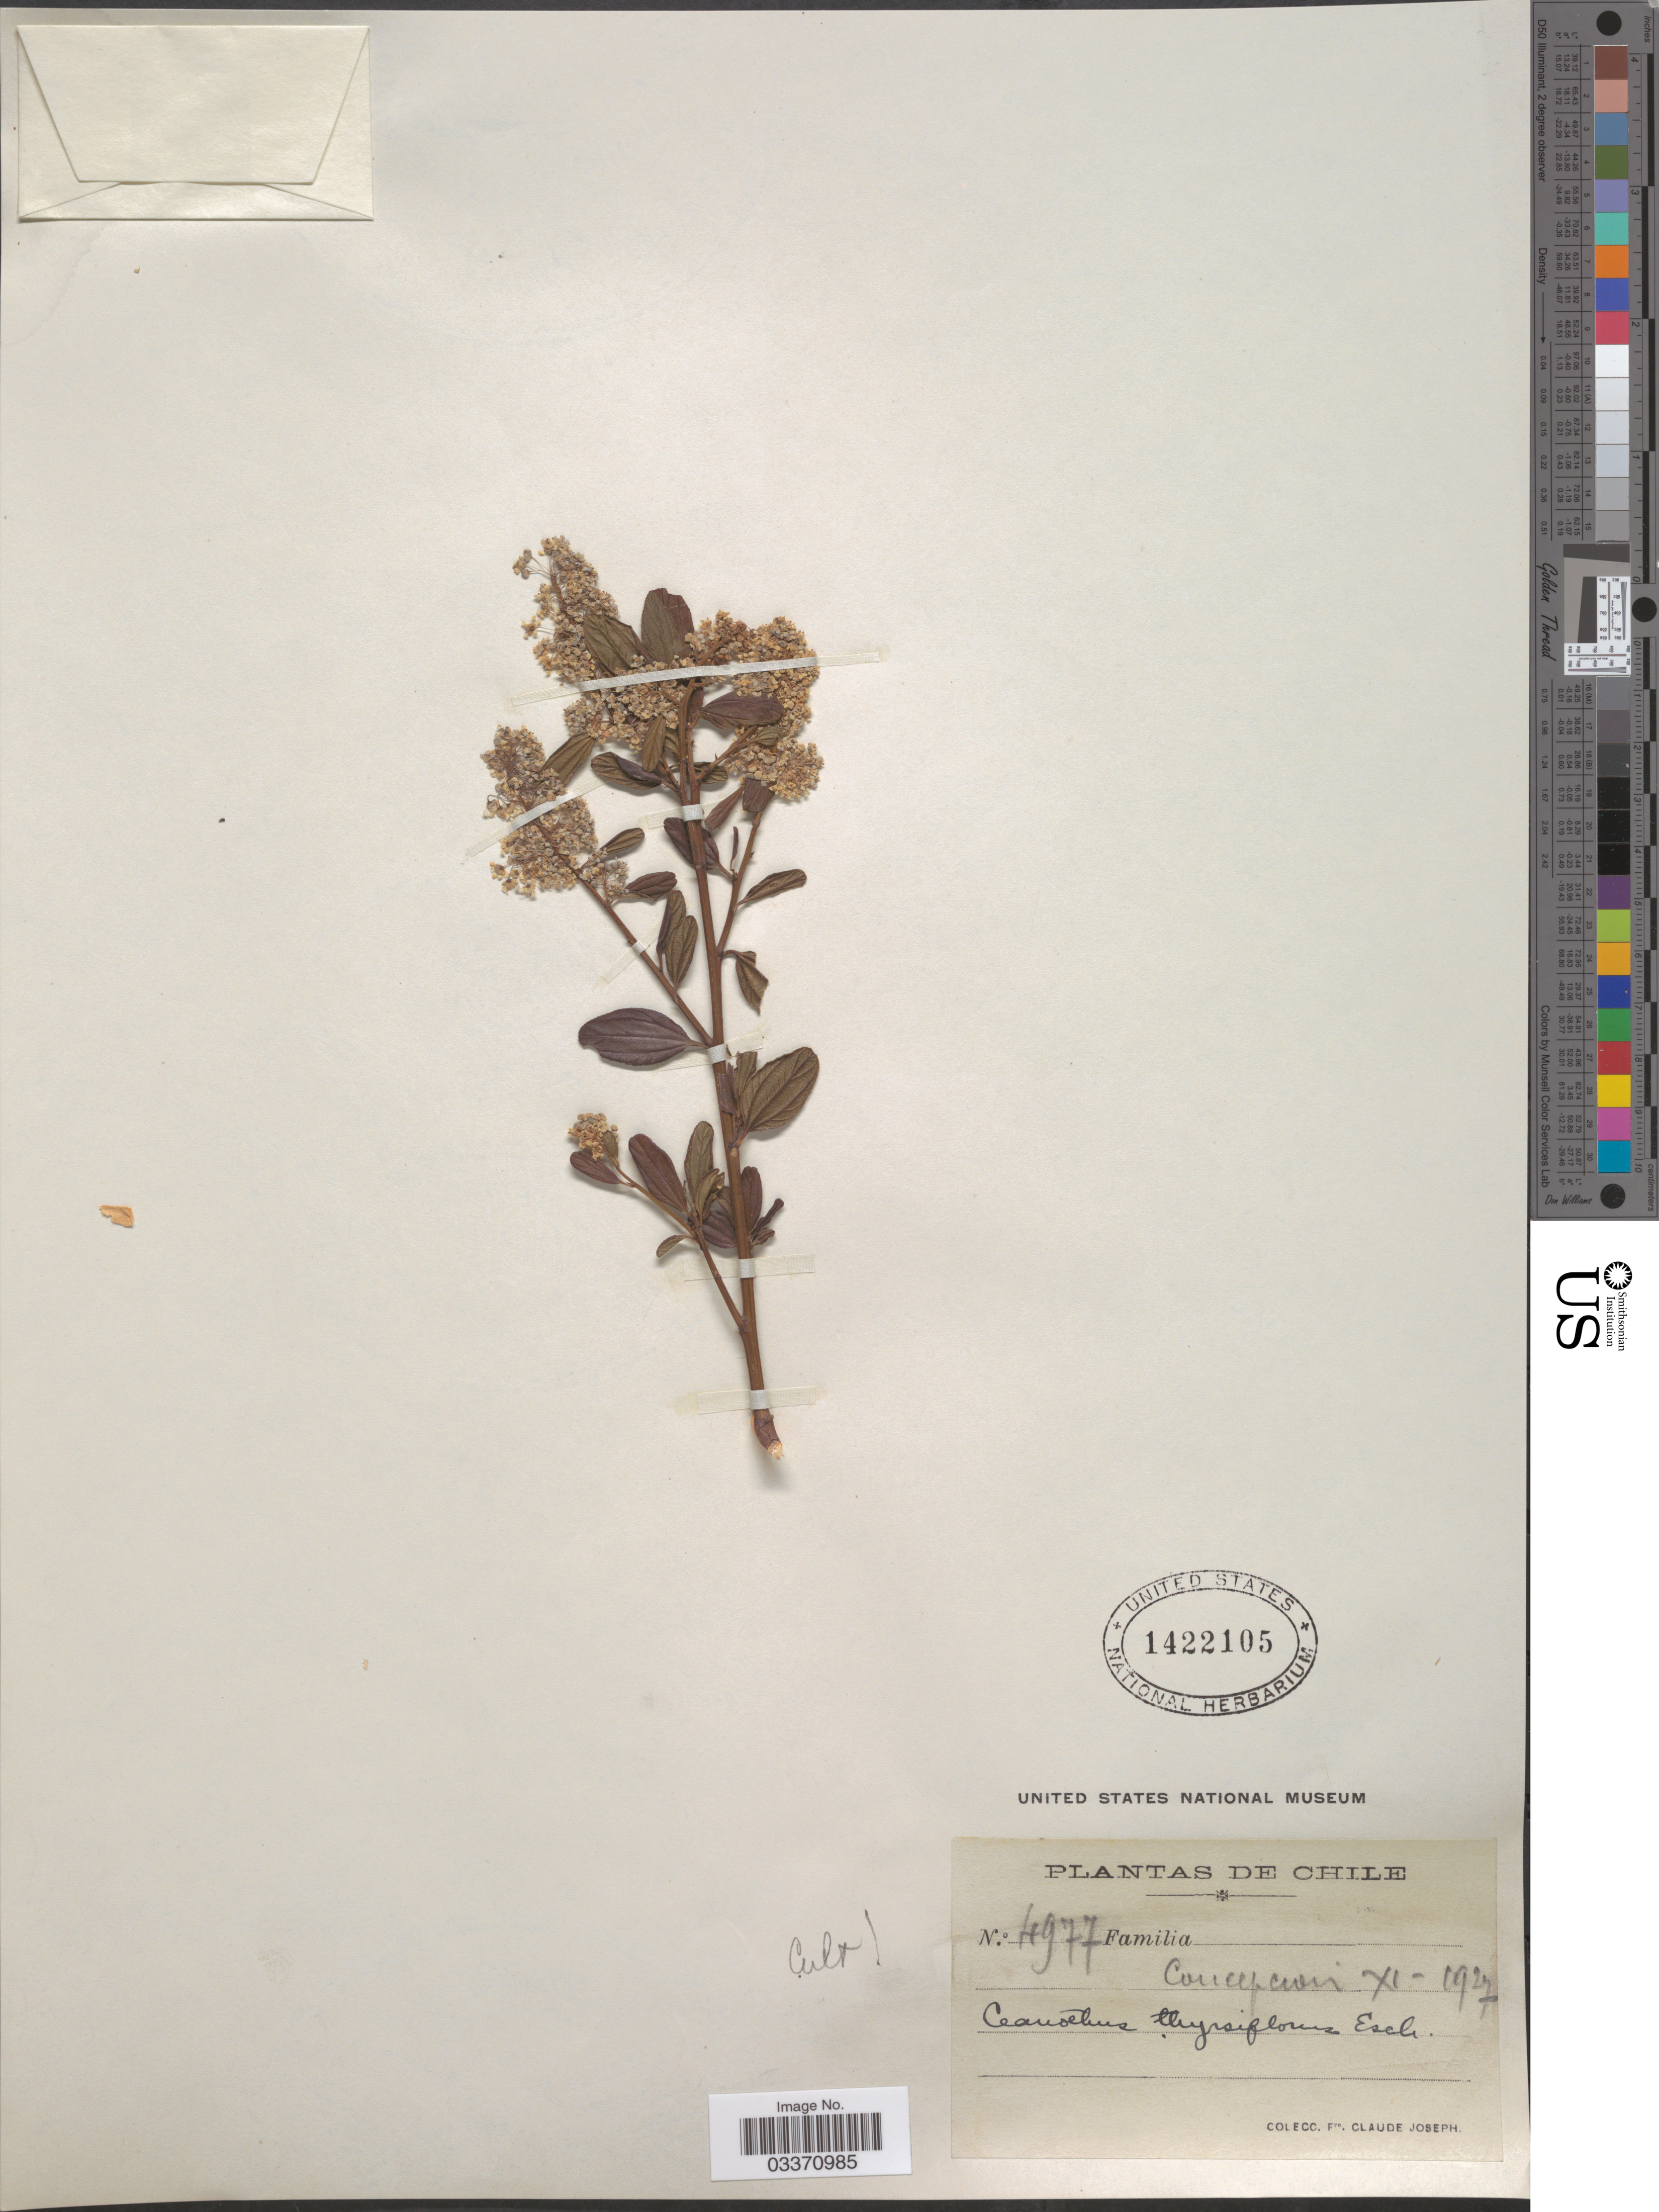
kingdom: Plantae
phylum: Tracheophyta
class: Magnoliopsida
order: Rosales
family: Rhamnaceae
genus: Ceanothus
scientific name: Ceanothus sp.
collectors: Bro. Claude-Joseph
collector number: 4977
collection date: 1927-11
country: Chile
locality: Concepcion.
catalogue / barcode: US 1422105